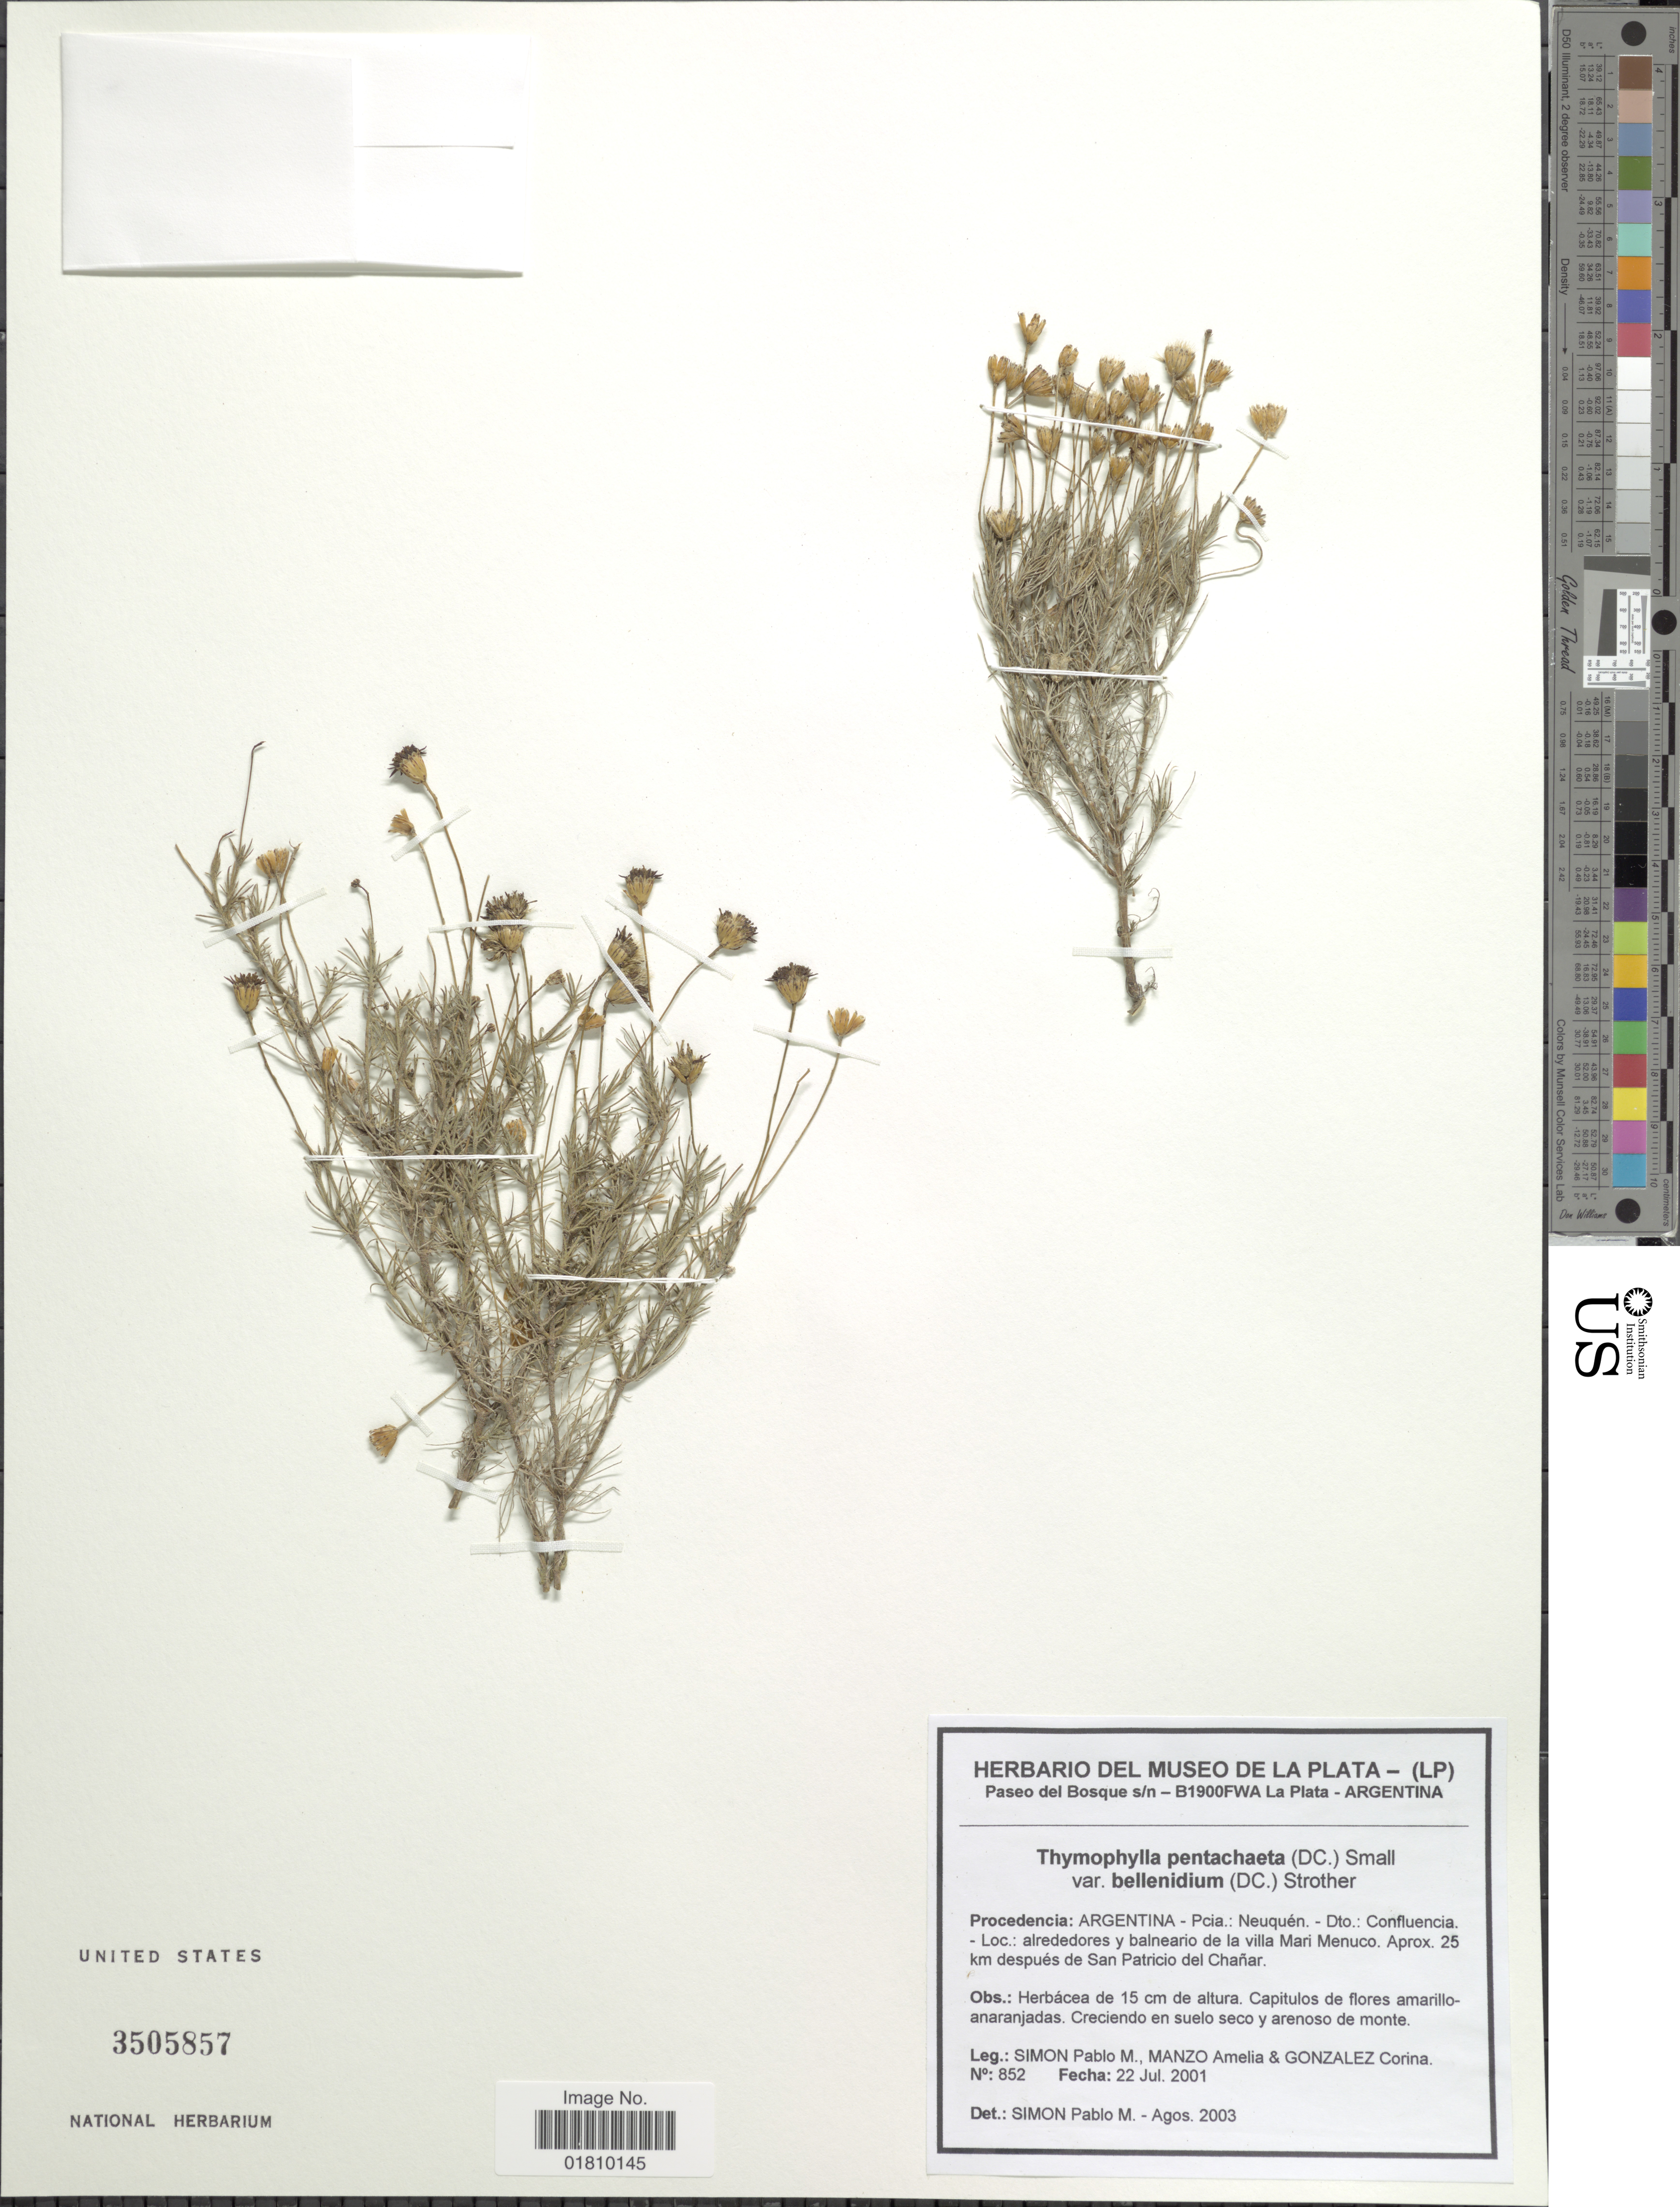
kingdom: Plantae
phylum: Tracheophyta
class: Magnoliopsida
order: Asterales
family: Asteraceae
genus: Thymophylla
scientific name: Thymophylla pentachaeta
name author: (DC.) Small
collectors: P. M. Simón, M. Amelia & G. Corina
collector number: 852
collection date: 2001-07-22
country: Argentina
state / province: Neuquen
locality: Procedencia: Argentina, Dto. Confluencia, alrededores y balneario de la villa Mari Menuco, aprox. 25 km después de San Patricio del Chañar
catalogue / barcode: US 3505857